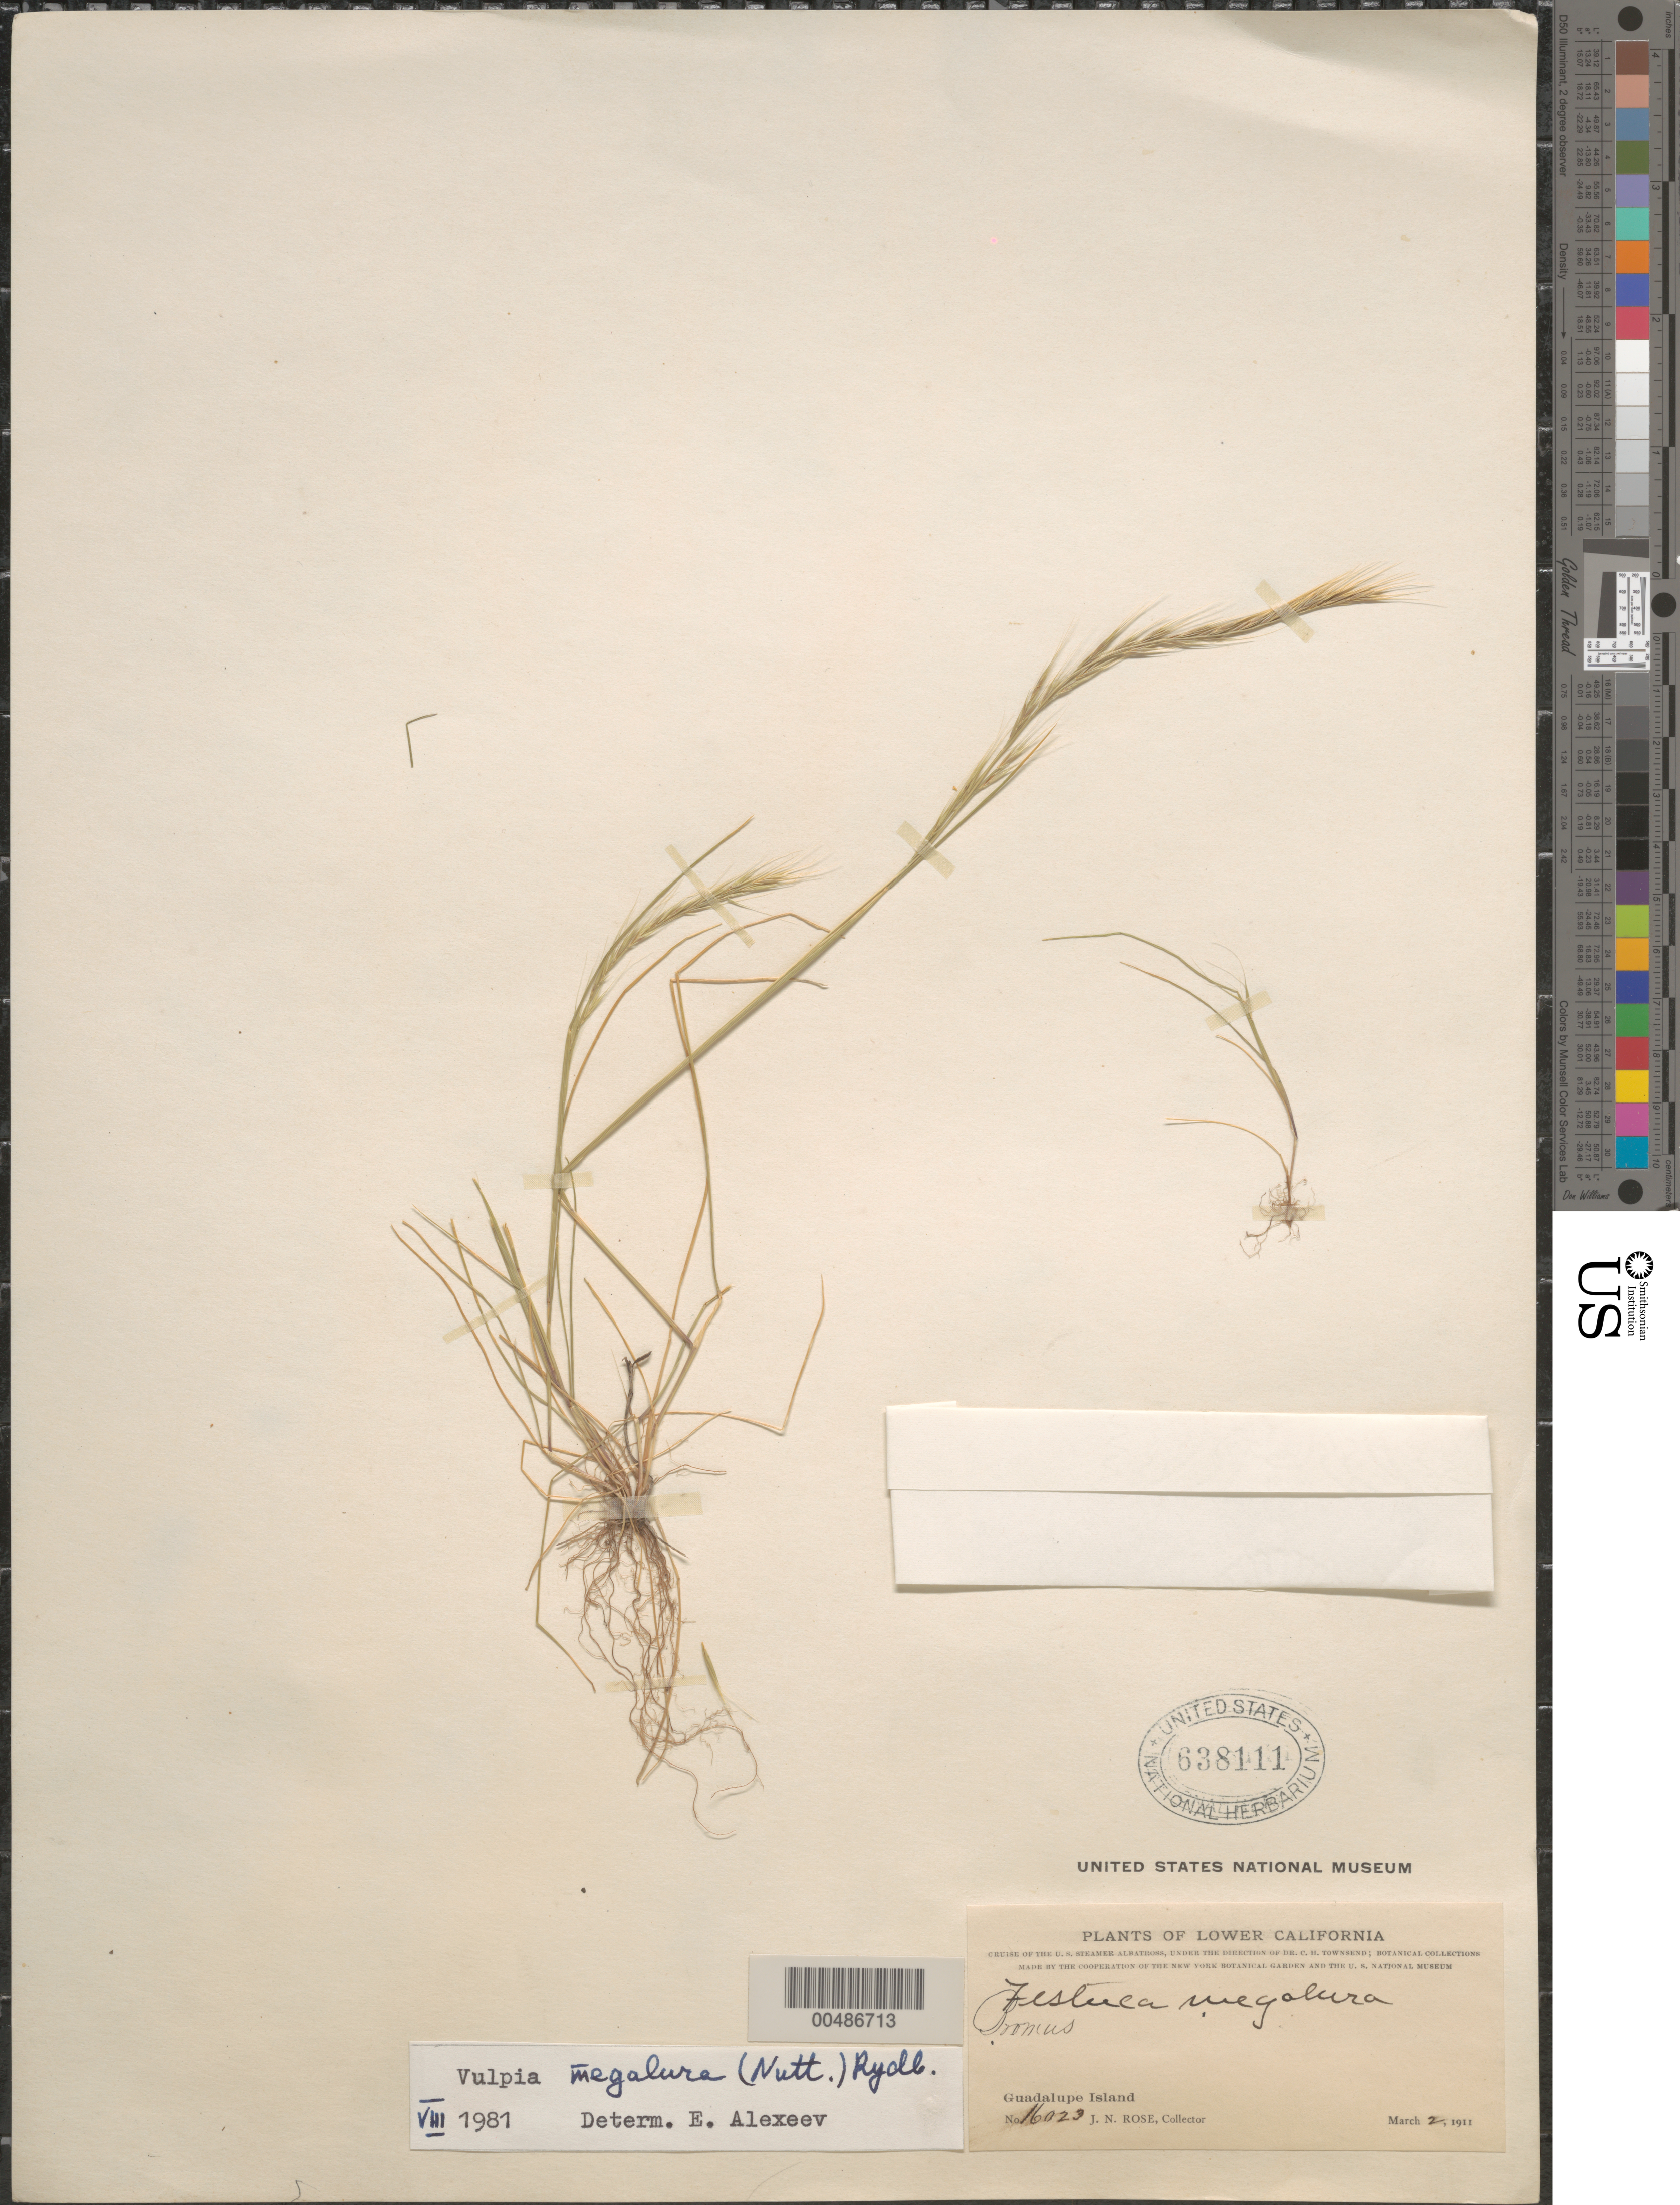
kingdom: Plantae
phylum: Tracheophyta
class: Liliopsida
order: Poales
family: Poaceae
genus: Festuca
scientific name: Festuca megalura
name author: Nutt.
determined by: Alexeev, E. B.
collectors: J. N. Rose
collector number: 16023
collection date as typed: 2 Mar 1911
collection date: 1911-03-02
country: Mexico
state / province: Baja California Norte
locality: Guadalupe Island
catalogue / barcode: US 638111